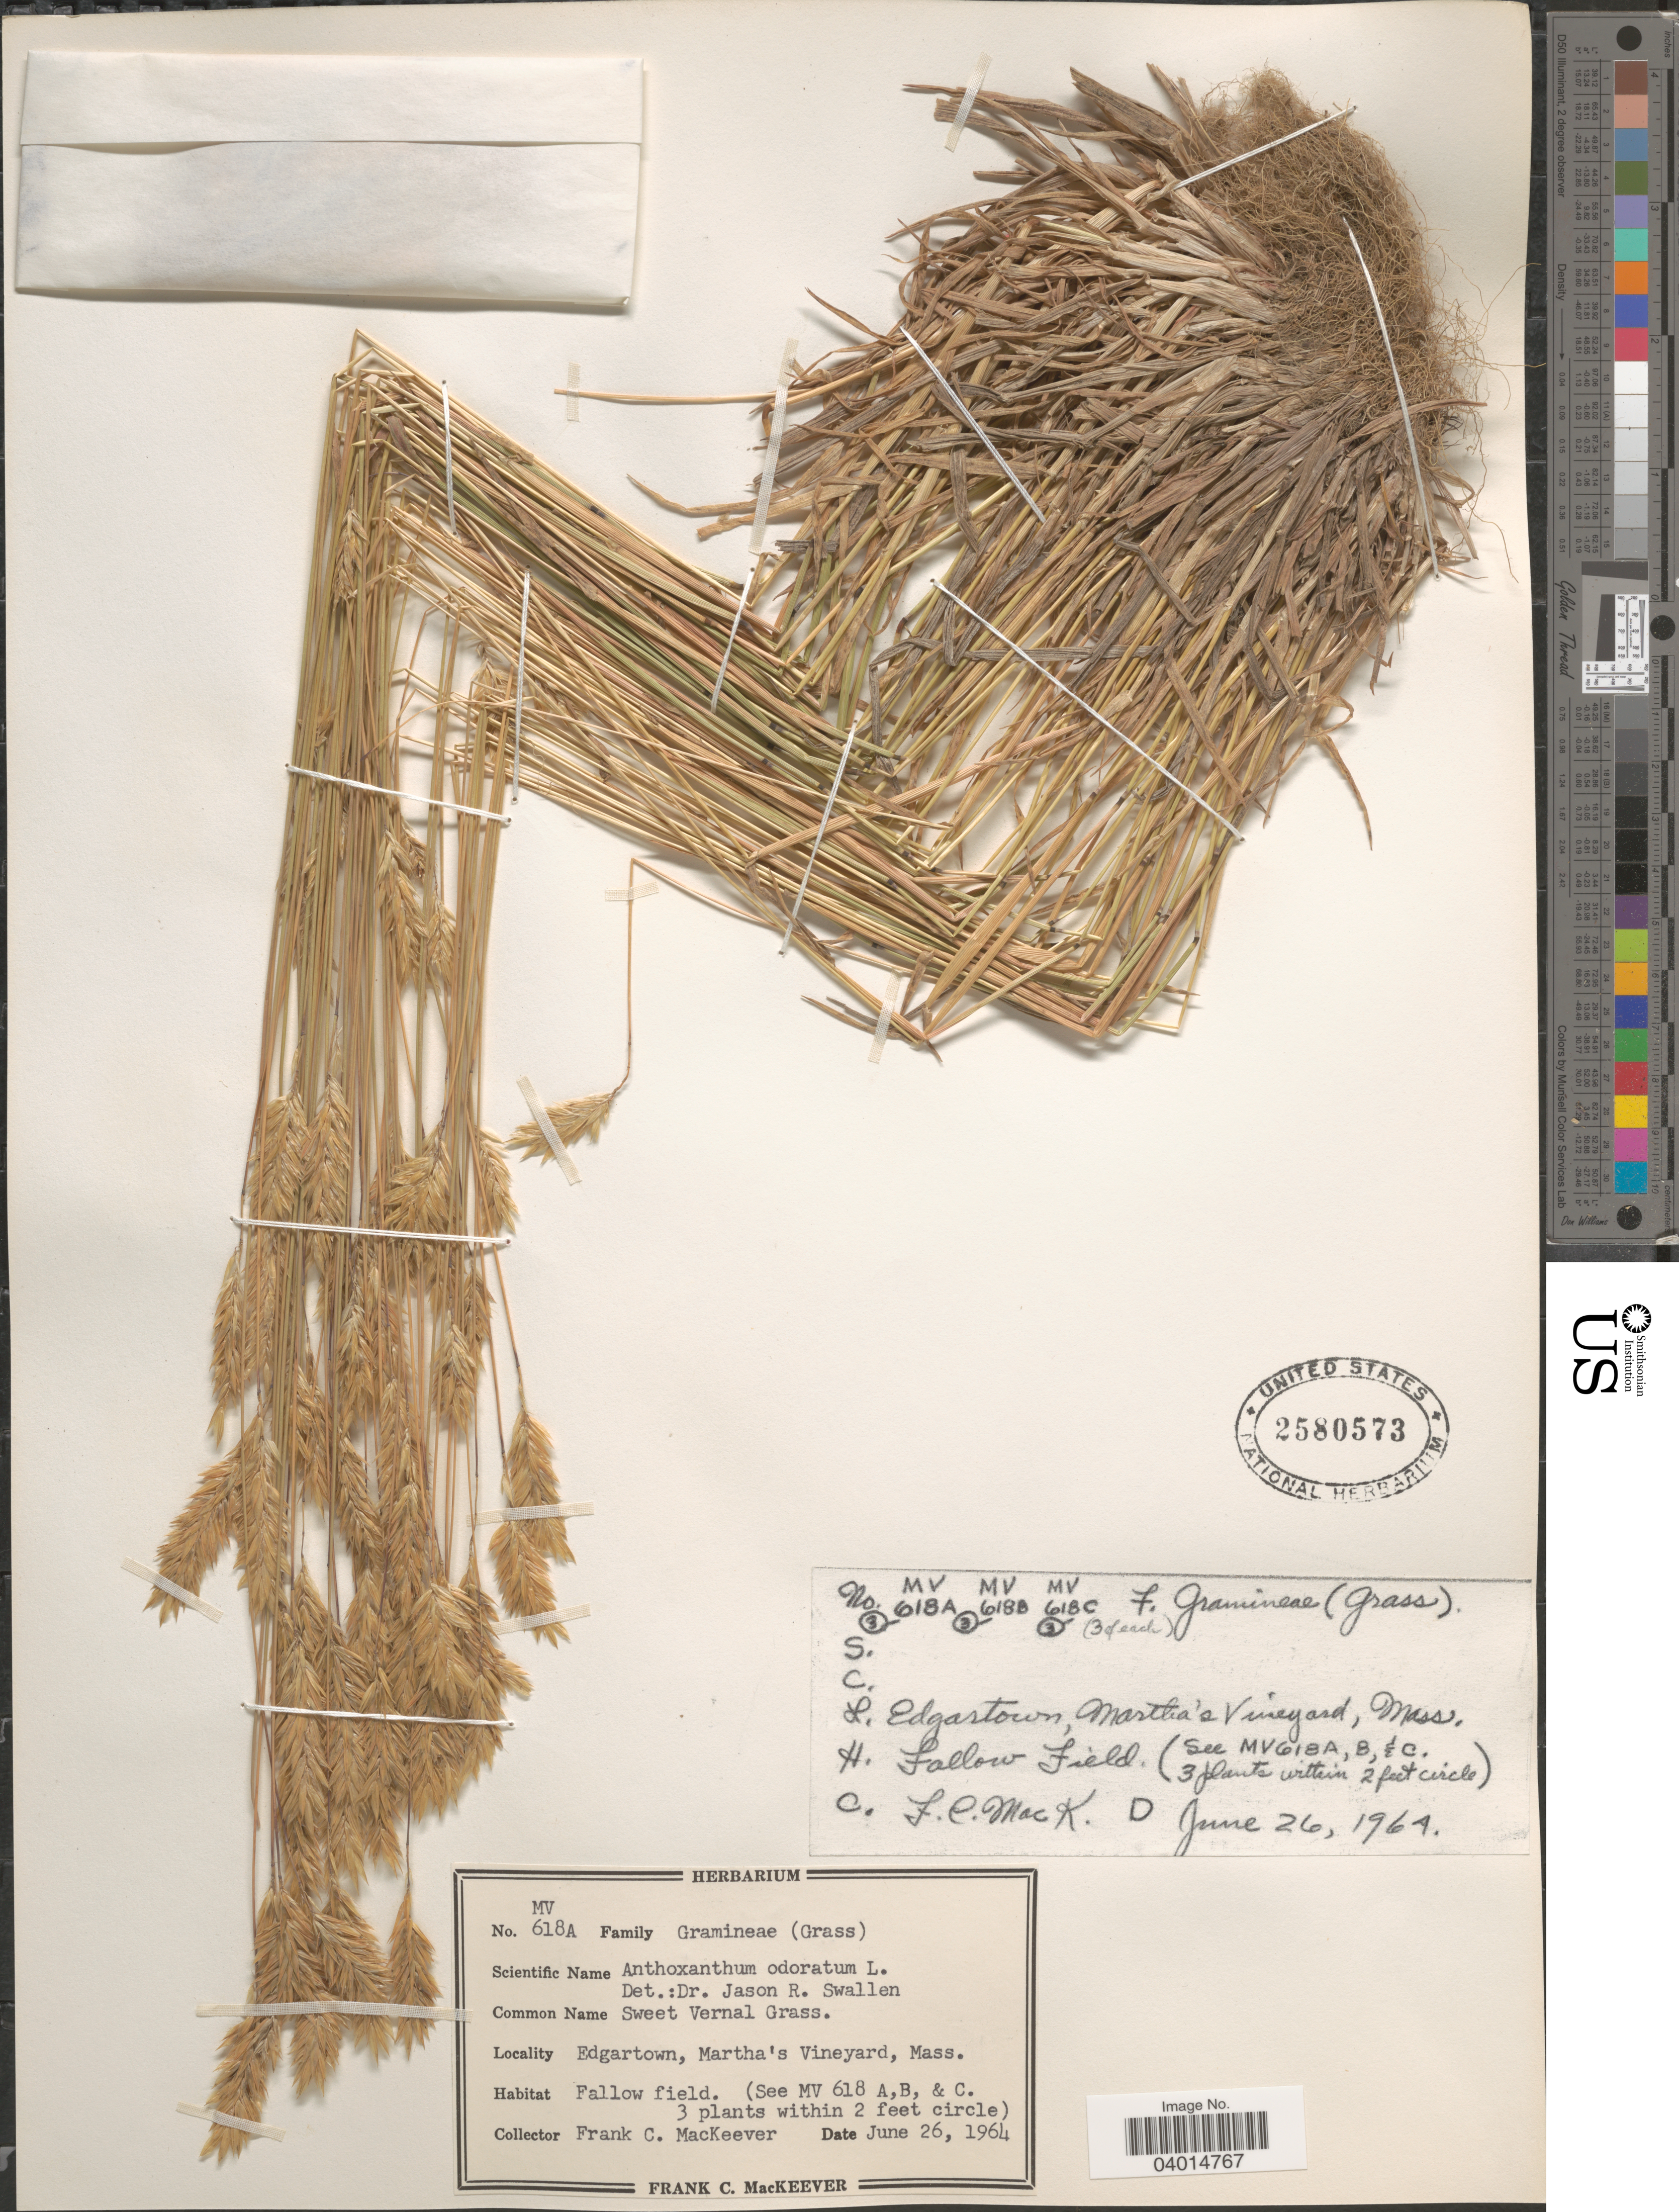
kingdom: Plantae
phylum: Tracheophyta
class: Liliopsida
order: Poales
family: Poaceae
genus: Anthoxanthum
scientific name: Anthoxanthum odoratum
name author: L.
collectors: F. C. MacKeever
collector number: MV618A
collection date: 1964-06-26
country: United States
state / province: Massachusetts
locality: Edgartown, Martha's Vineyard.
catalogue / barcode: US 2580573